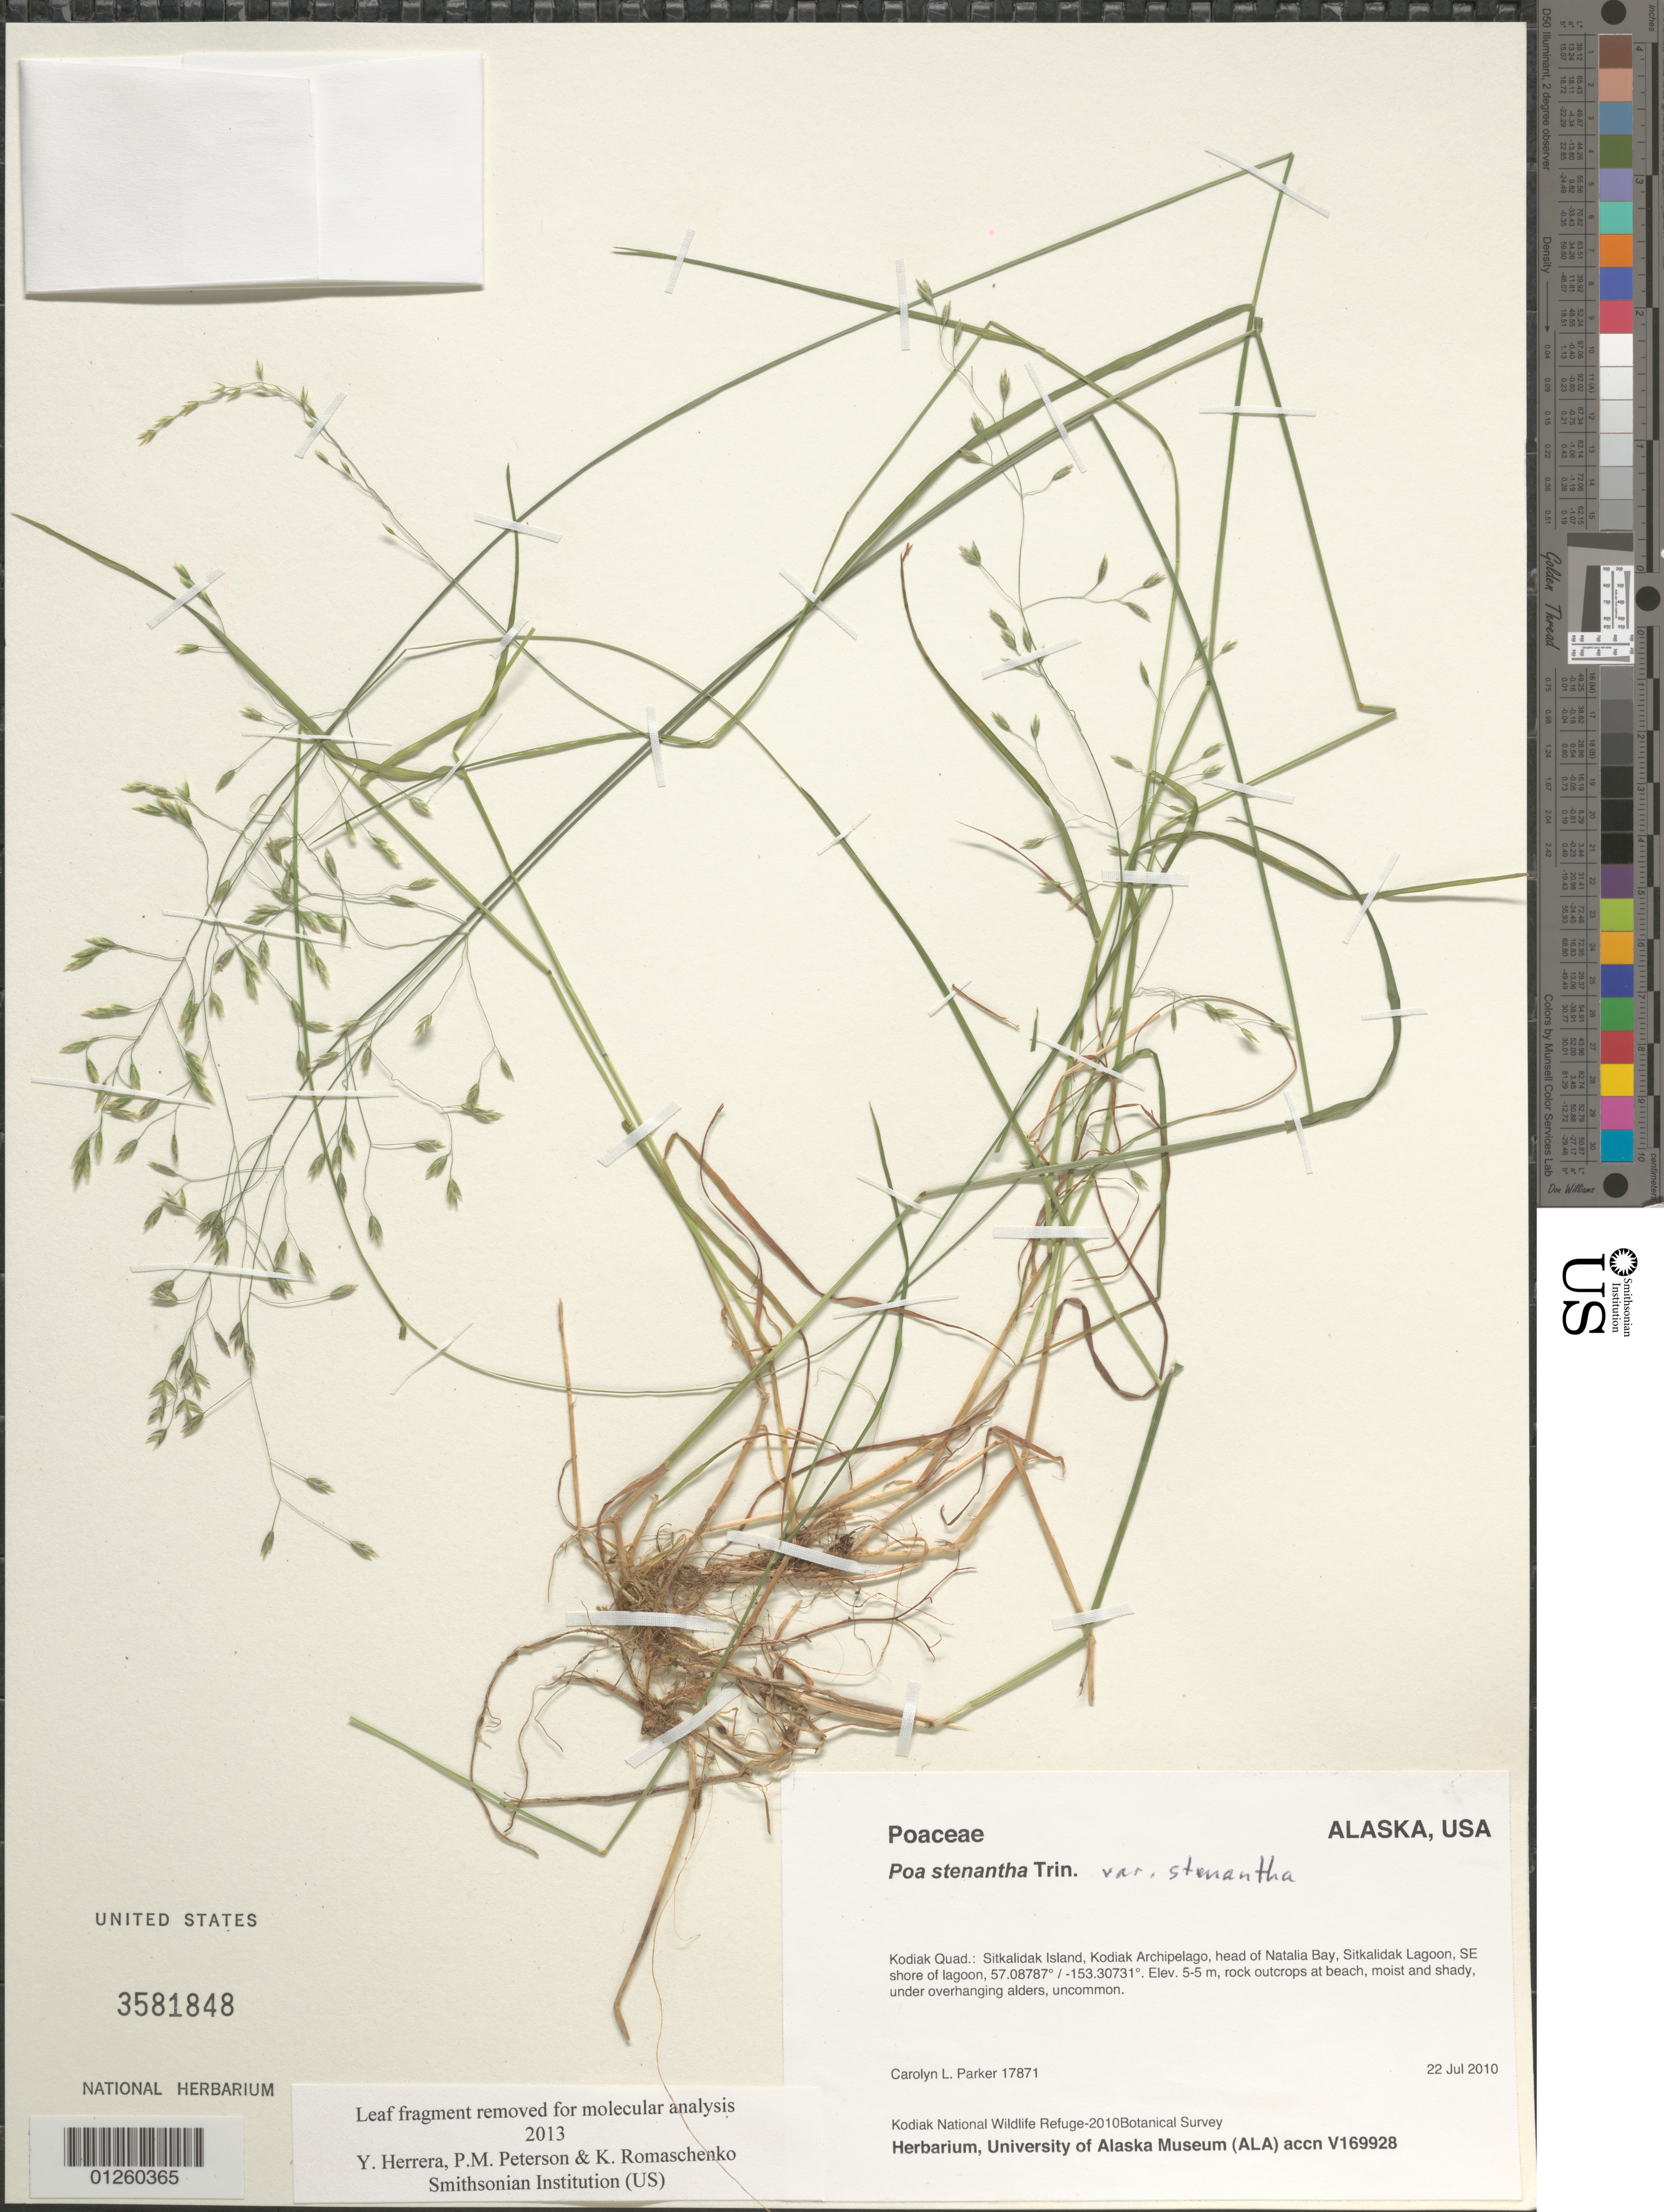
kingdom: Plantae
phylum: Tracheophyta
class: Liliopsida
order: Poales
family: Poaceae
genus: Poa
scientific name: Poa stenantha var. stenantha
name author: Trin.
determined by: Soreng, Robert J., Research Associate (BOT), Smithsonian Institution - National Museum of Natural History (UNITED STATES)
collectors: C. L. Parker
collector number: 17871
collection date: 2010-07-22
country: United States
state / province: Alaska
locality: Kodiak Quad.: SitkalidakIsland, Kodiak Archipelago, head of Natalia Bay, Sitkalidak Lagoon, SE shore of Lagoon.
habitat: rock outcrops at beach, moist and shady, under overhanging alders, uncommon.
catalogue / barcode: US 3581848